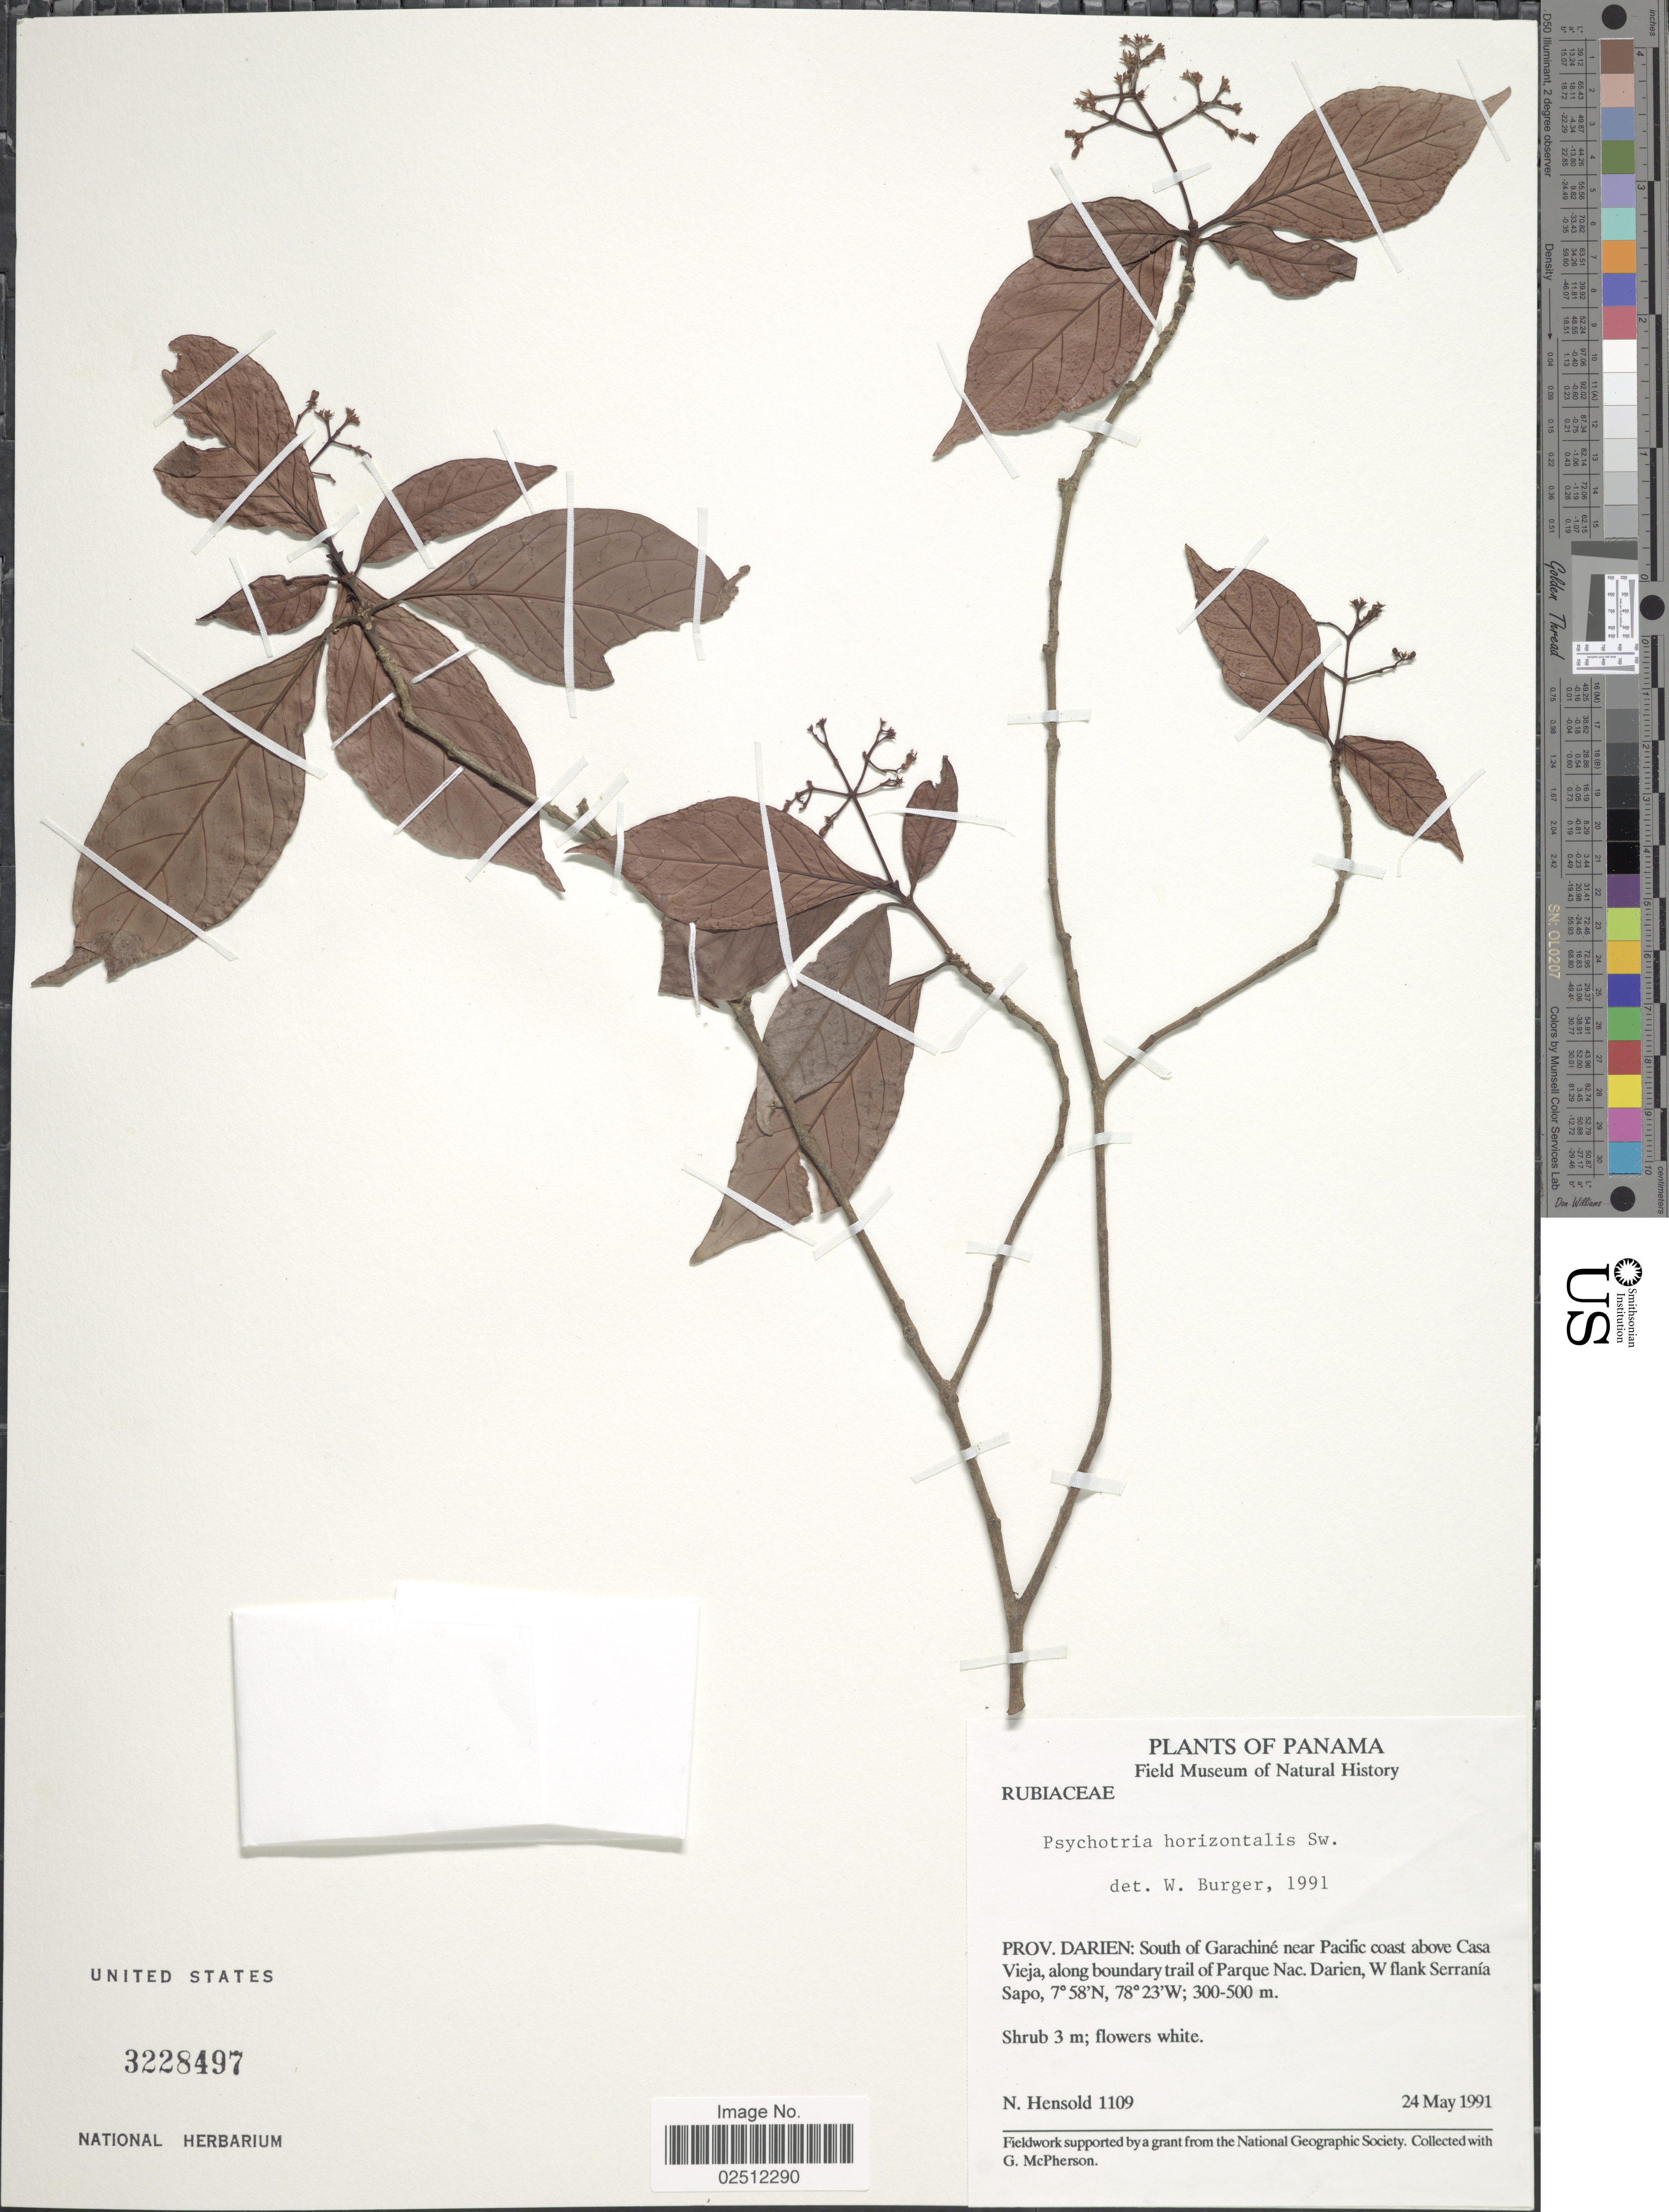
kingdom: Plantae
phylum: Tracheophyta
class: Magnoliopsida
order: Gentianales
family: Rubiaceae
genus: Psychotria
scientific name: Psychotria horizontalis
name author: Sw.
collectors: N. Hensold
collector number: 1109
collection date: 1991-05-24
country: Panama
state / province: Darién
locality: South of Garachiné near Pacific coast above Casa Vieja, along boundary trail of Parque Nac. darien, W flank Serranía Sapo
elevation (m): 300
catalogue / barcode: US 3228497